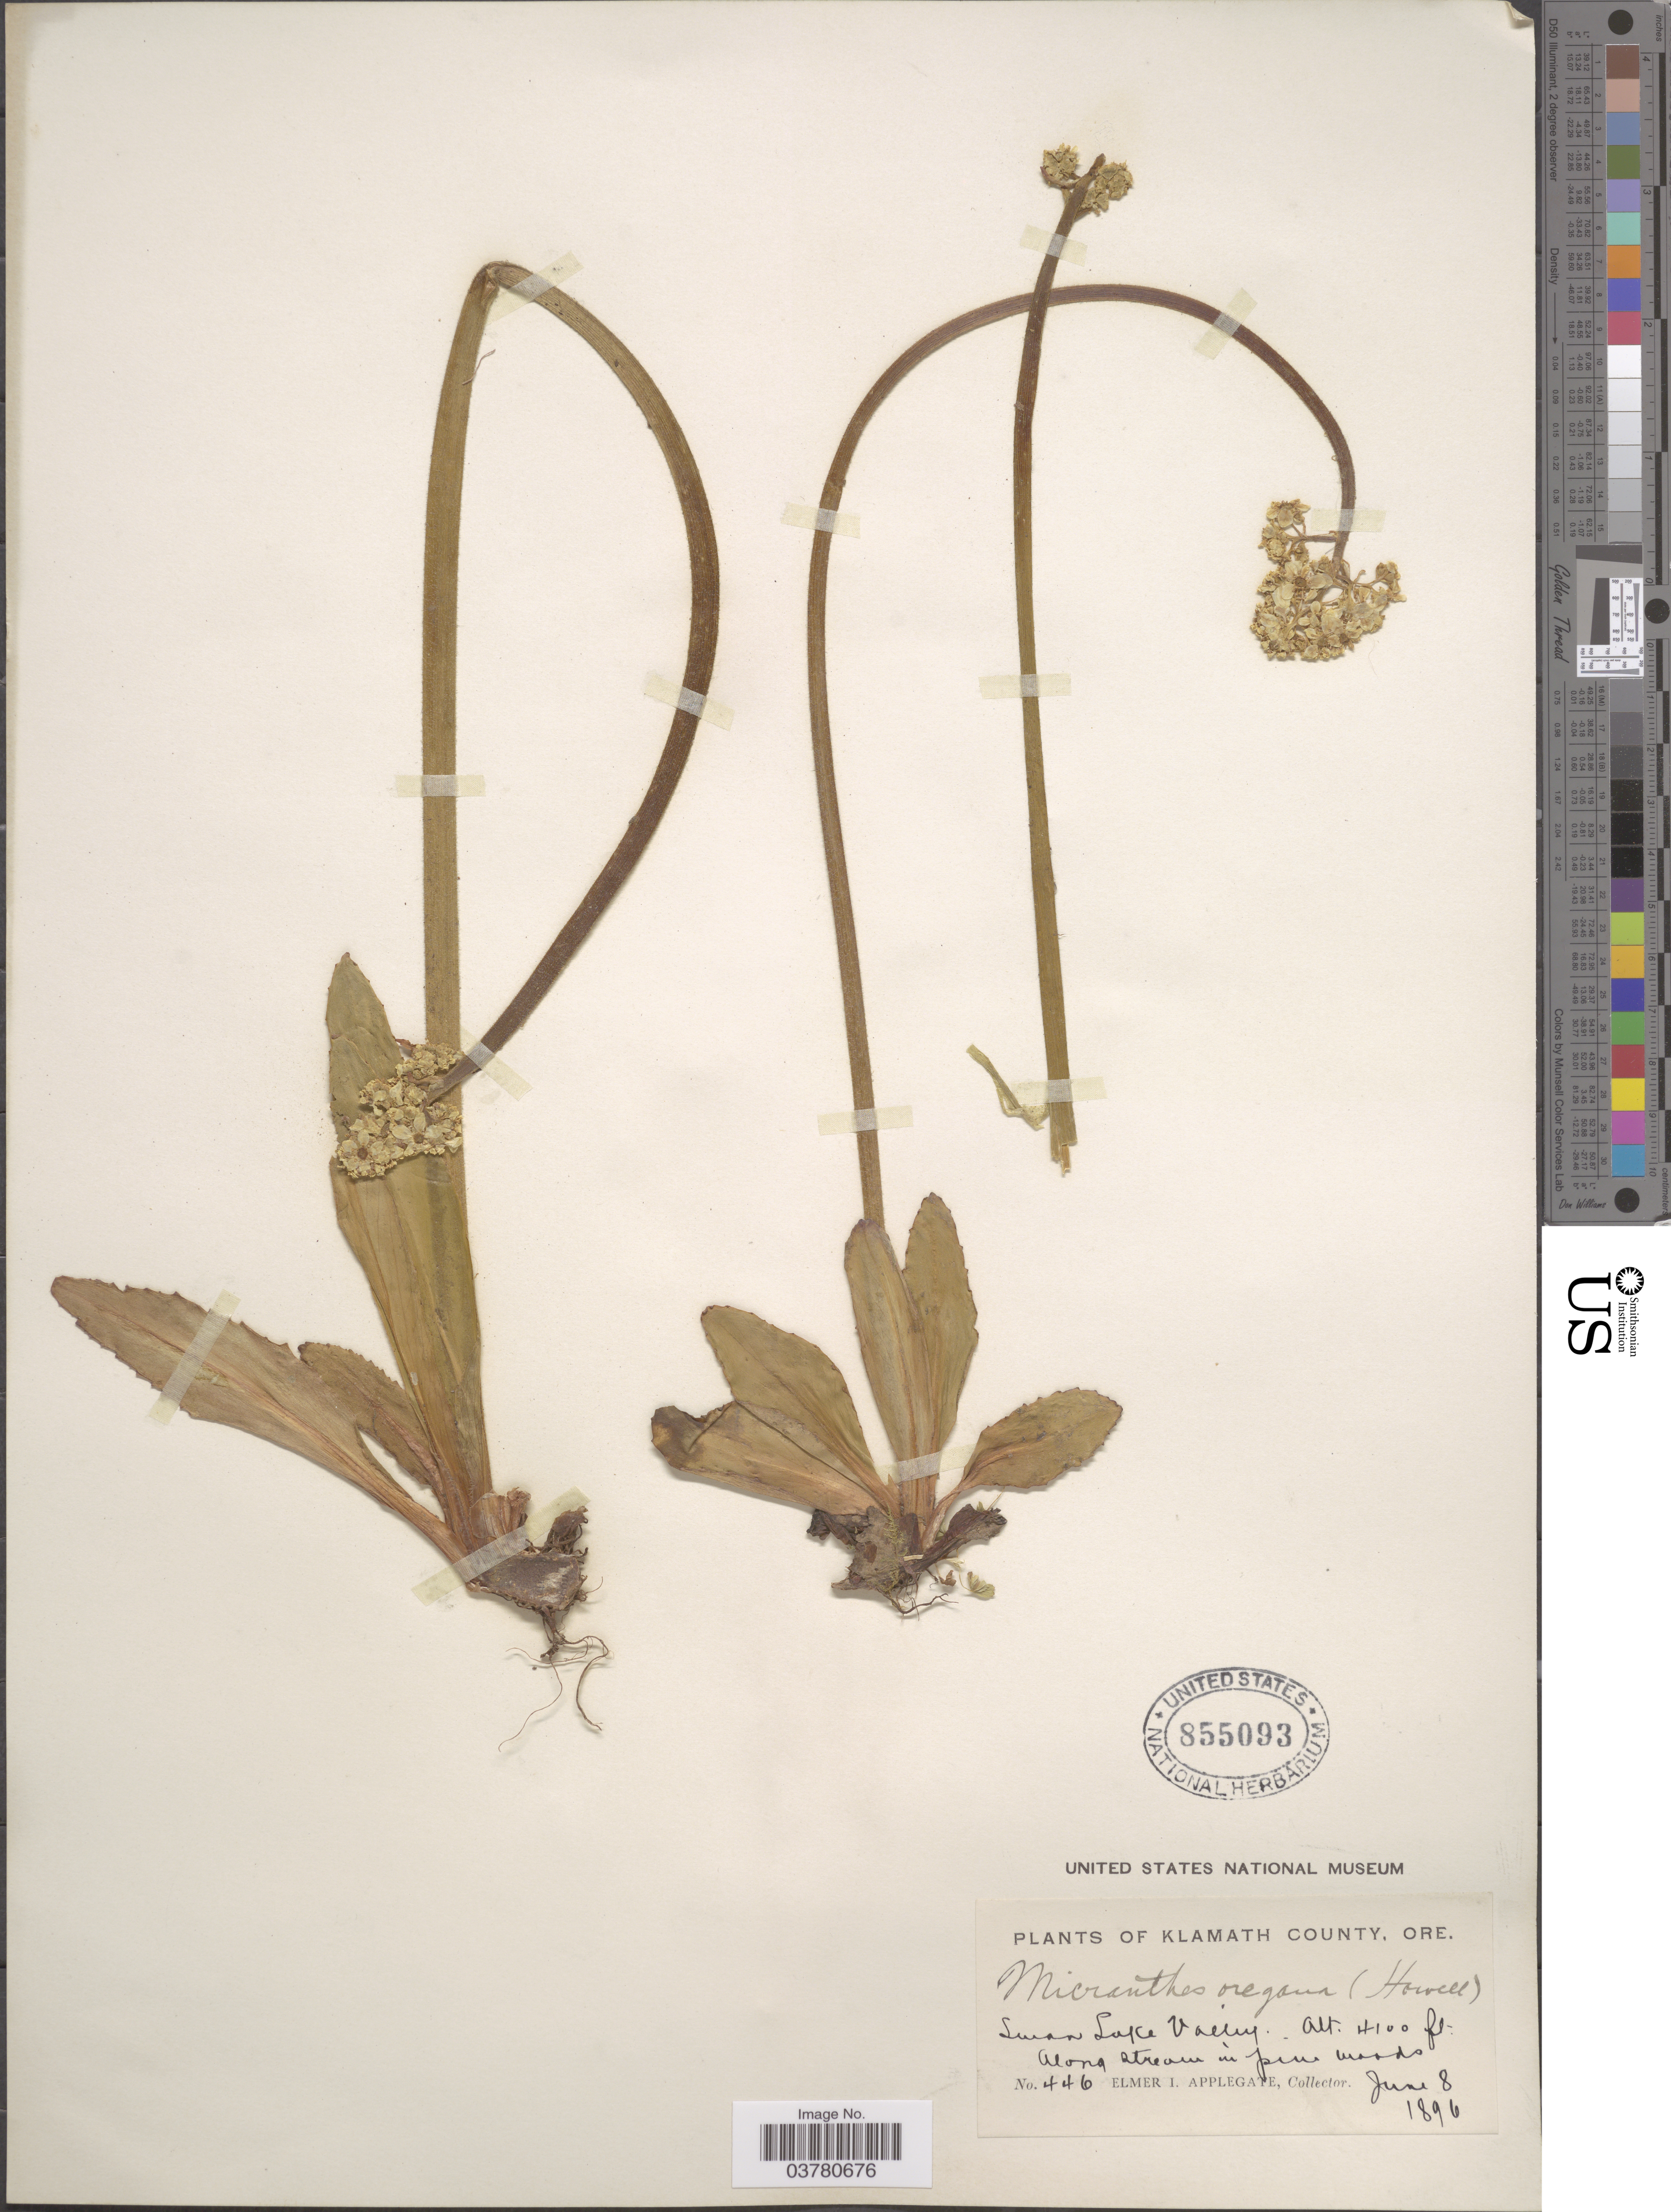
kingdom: Plantae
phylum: Tracheophyta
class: Magnoliopsida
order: Saxifragales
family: Saxifragaceae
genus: Micranthes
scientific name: Micranthes oregana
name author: (Howell) Small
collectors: E. I. Applegate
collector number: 446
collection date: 1896-06-08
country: United States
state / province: Oregon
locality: Klamath County. Swan Lake Valley. Along stream in pine woods.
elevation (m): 1250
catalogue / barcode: US 855093